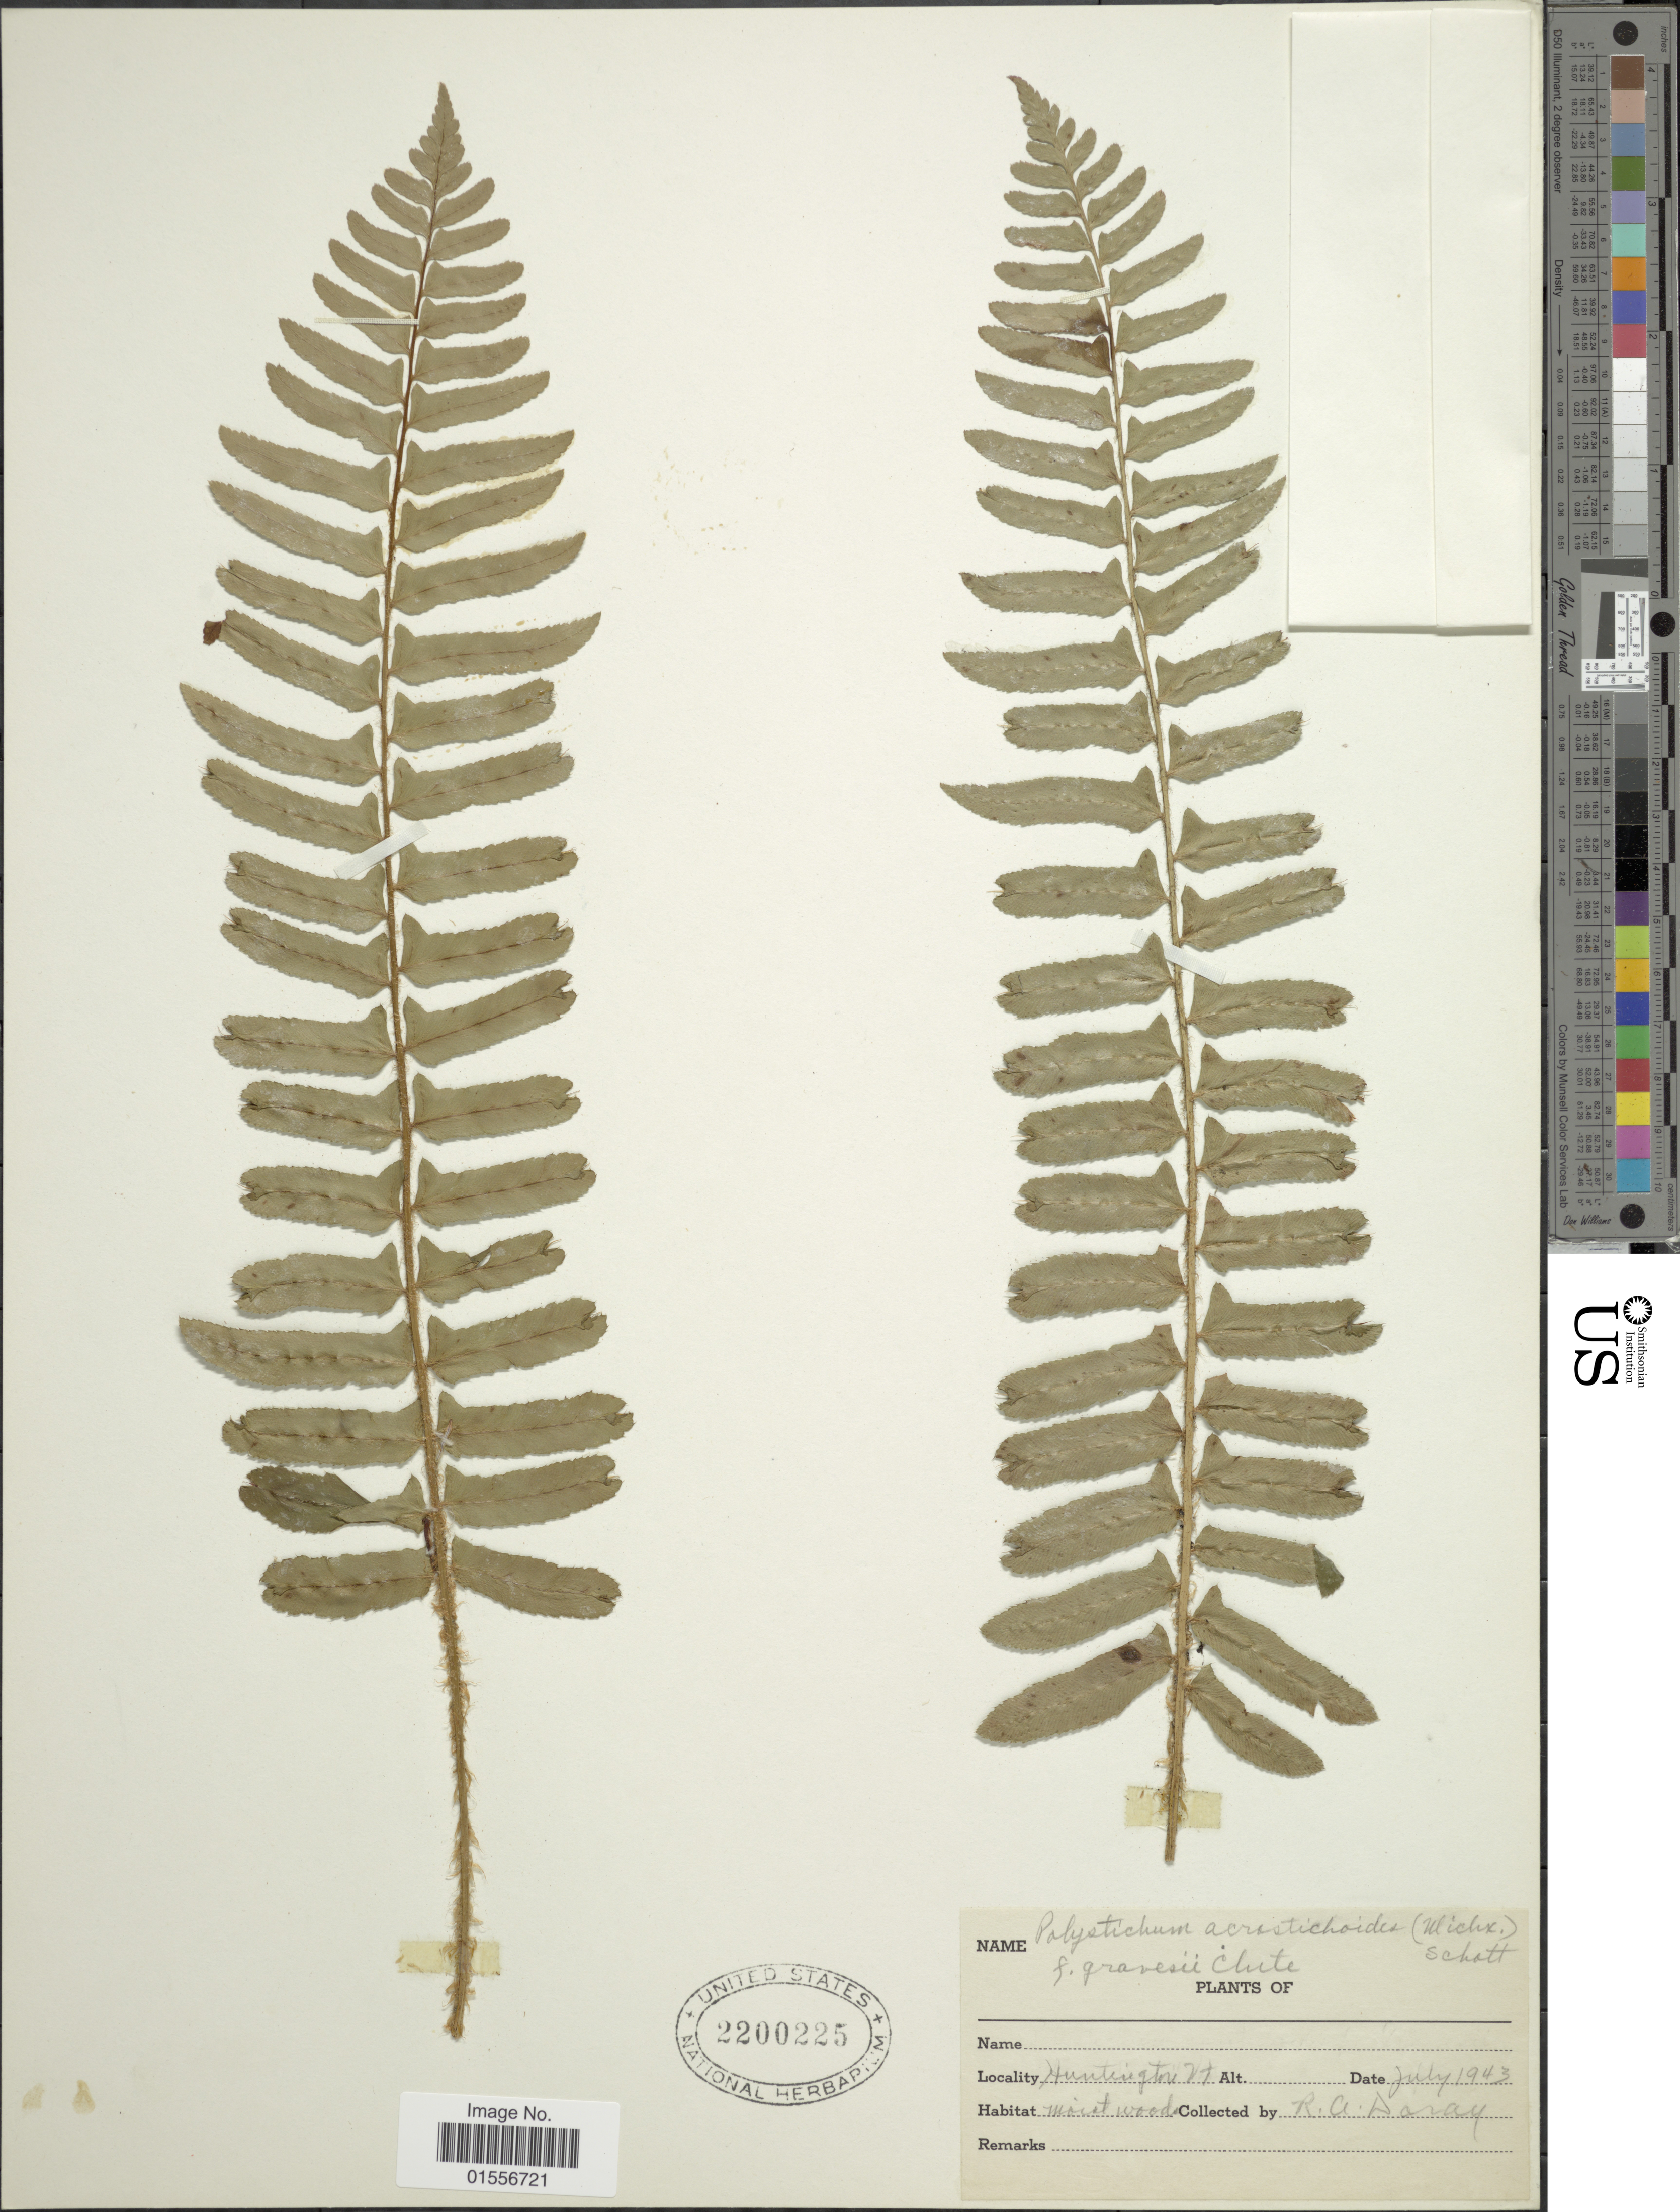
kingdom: Plantae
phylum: Tracheophyta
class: Polypodiopsida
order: Polypodiales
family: Dryopteridaceae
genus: Polystichum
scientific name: Polystichum acrostichoides f. gravesii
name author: Clute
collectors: R. Doray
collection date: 1943-07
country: United States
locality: Huntington, moist woods.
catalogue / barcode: US 2200225